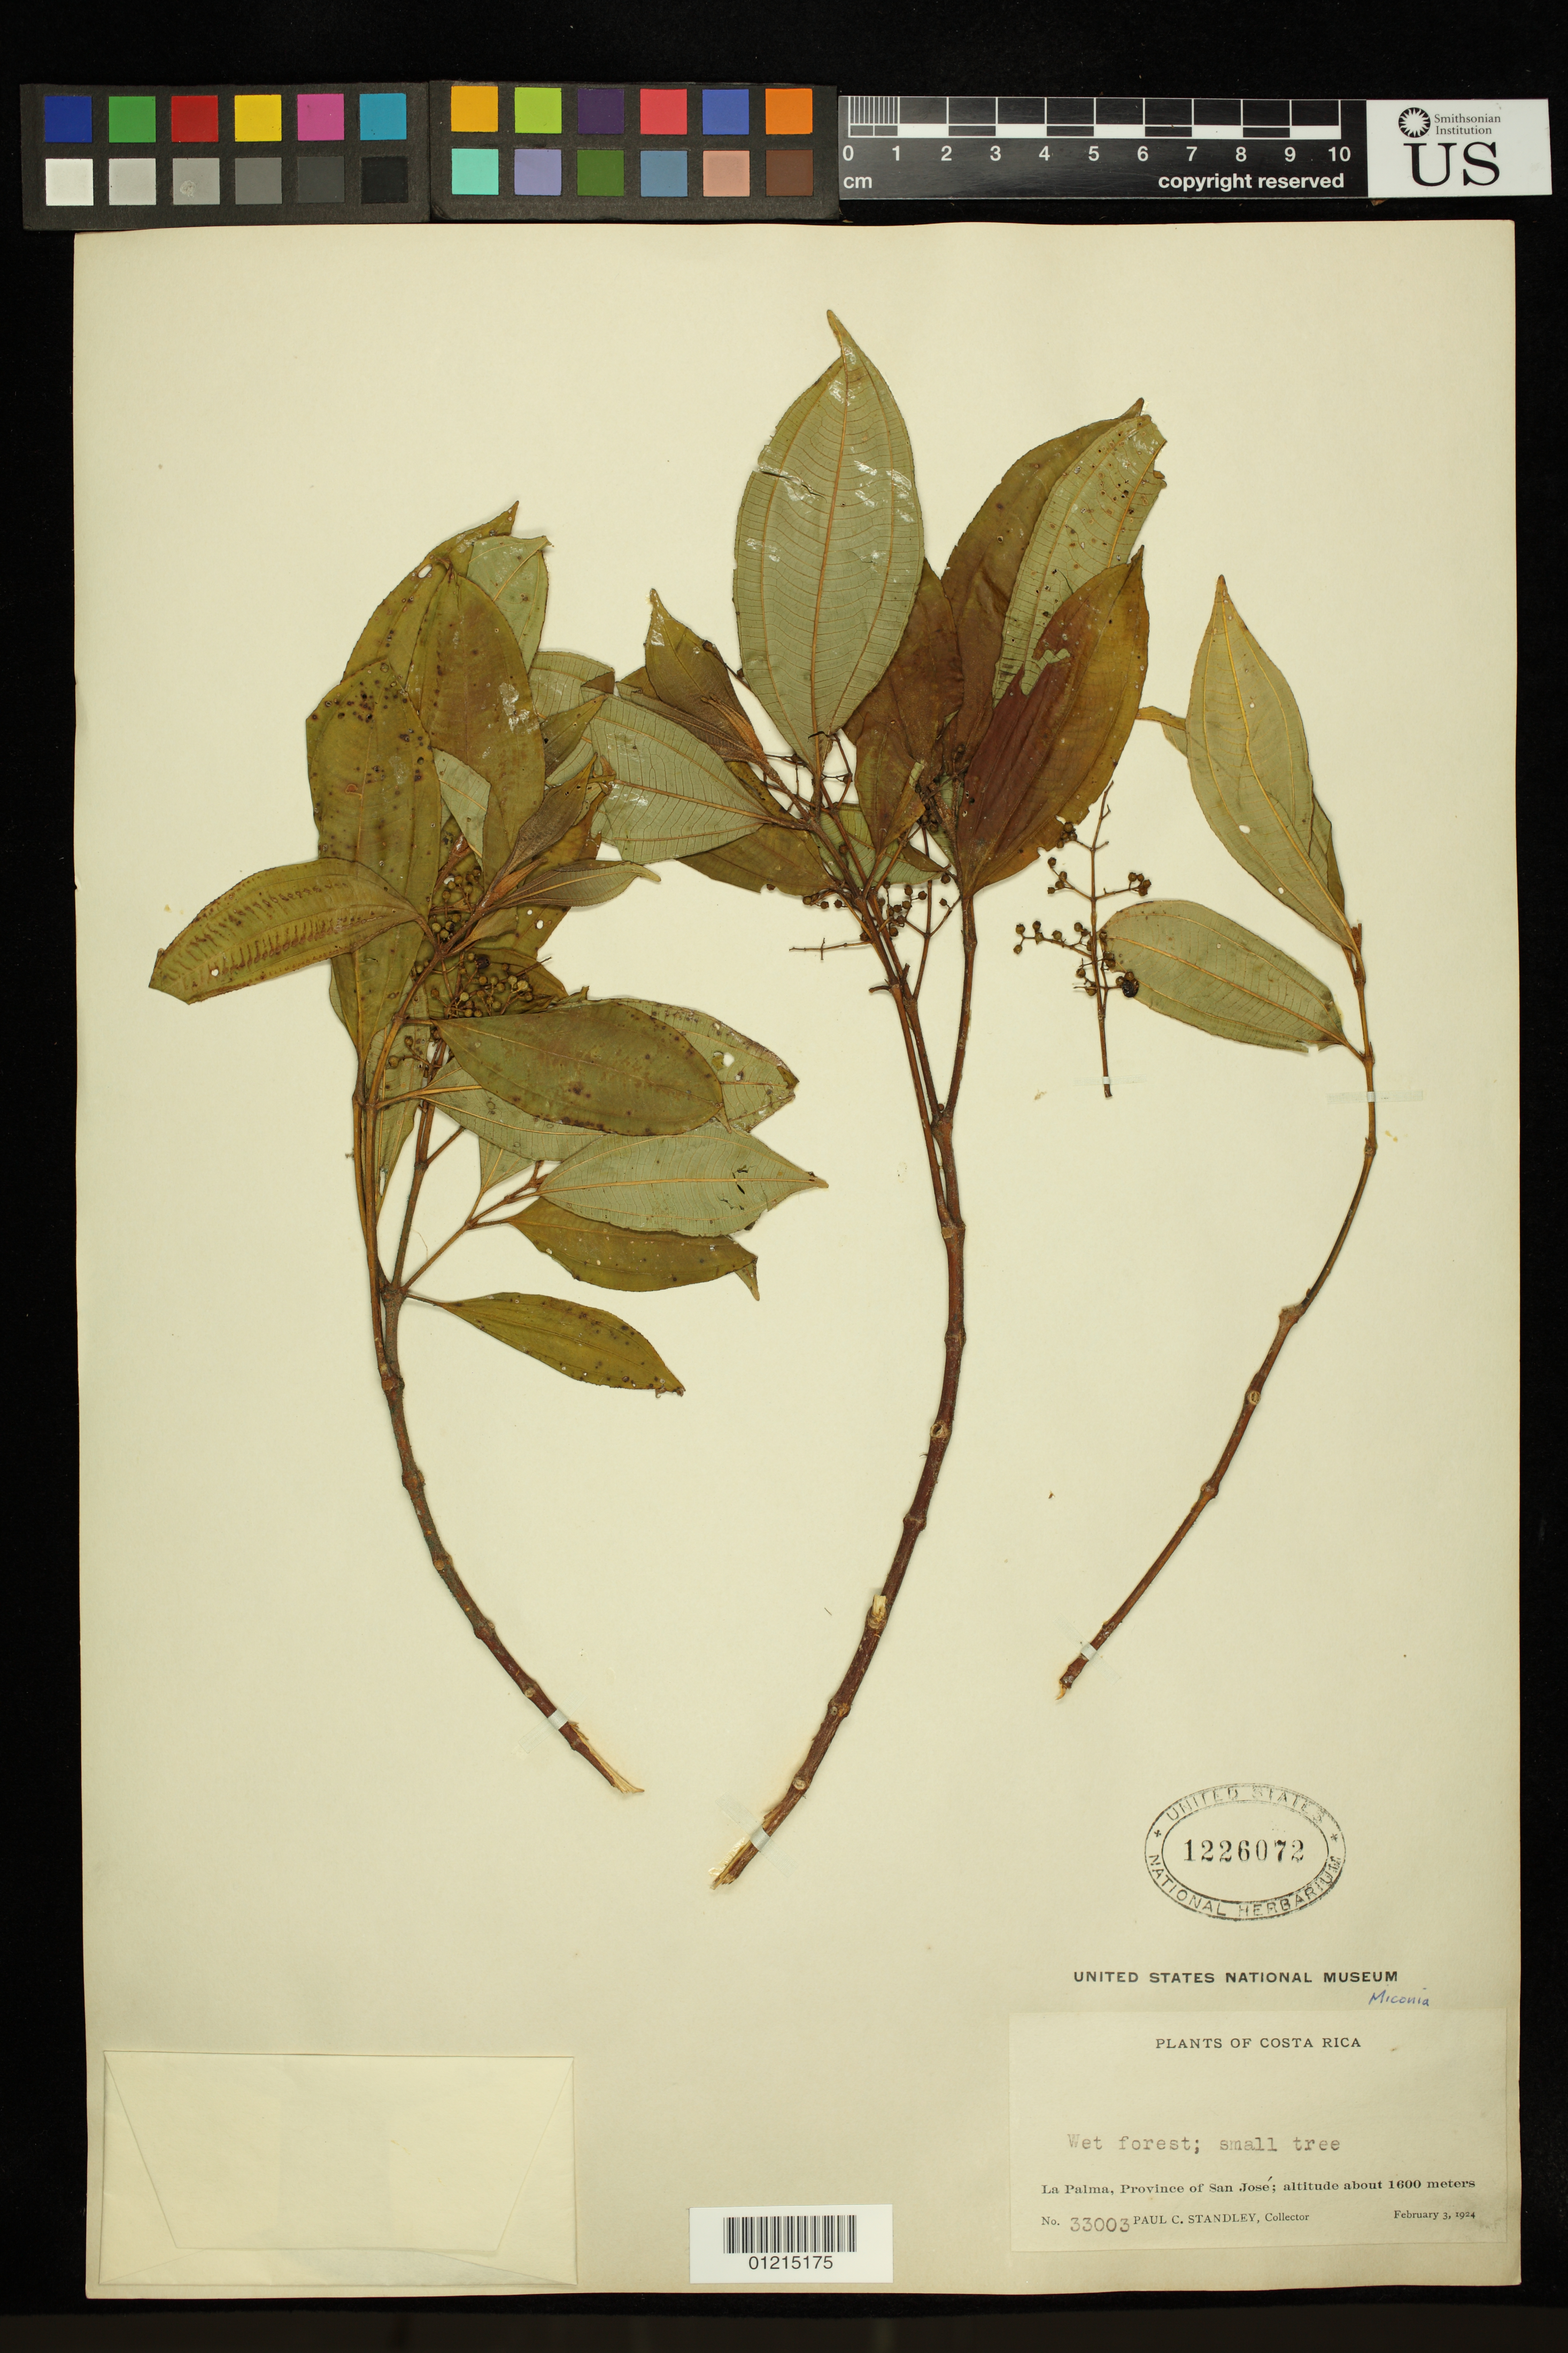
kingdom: Plantae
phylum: Tracheophyta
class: Magnoliopsida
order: Myrtales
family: Melastomataceae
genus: Miconia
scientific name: Miconia sp.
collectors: P. C. Standley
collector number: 33003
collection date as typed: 03 Feb 1924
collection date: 1924-02-03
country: Costa Rica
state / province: San José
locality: La Palma.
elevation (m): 1600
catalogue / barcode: US 1226072